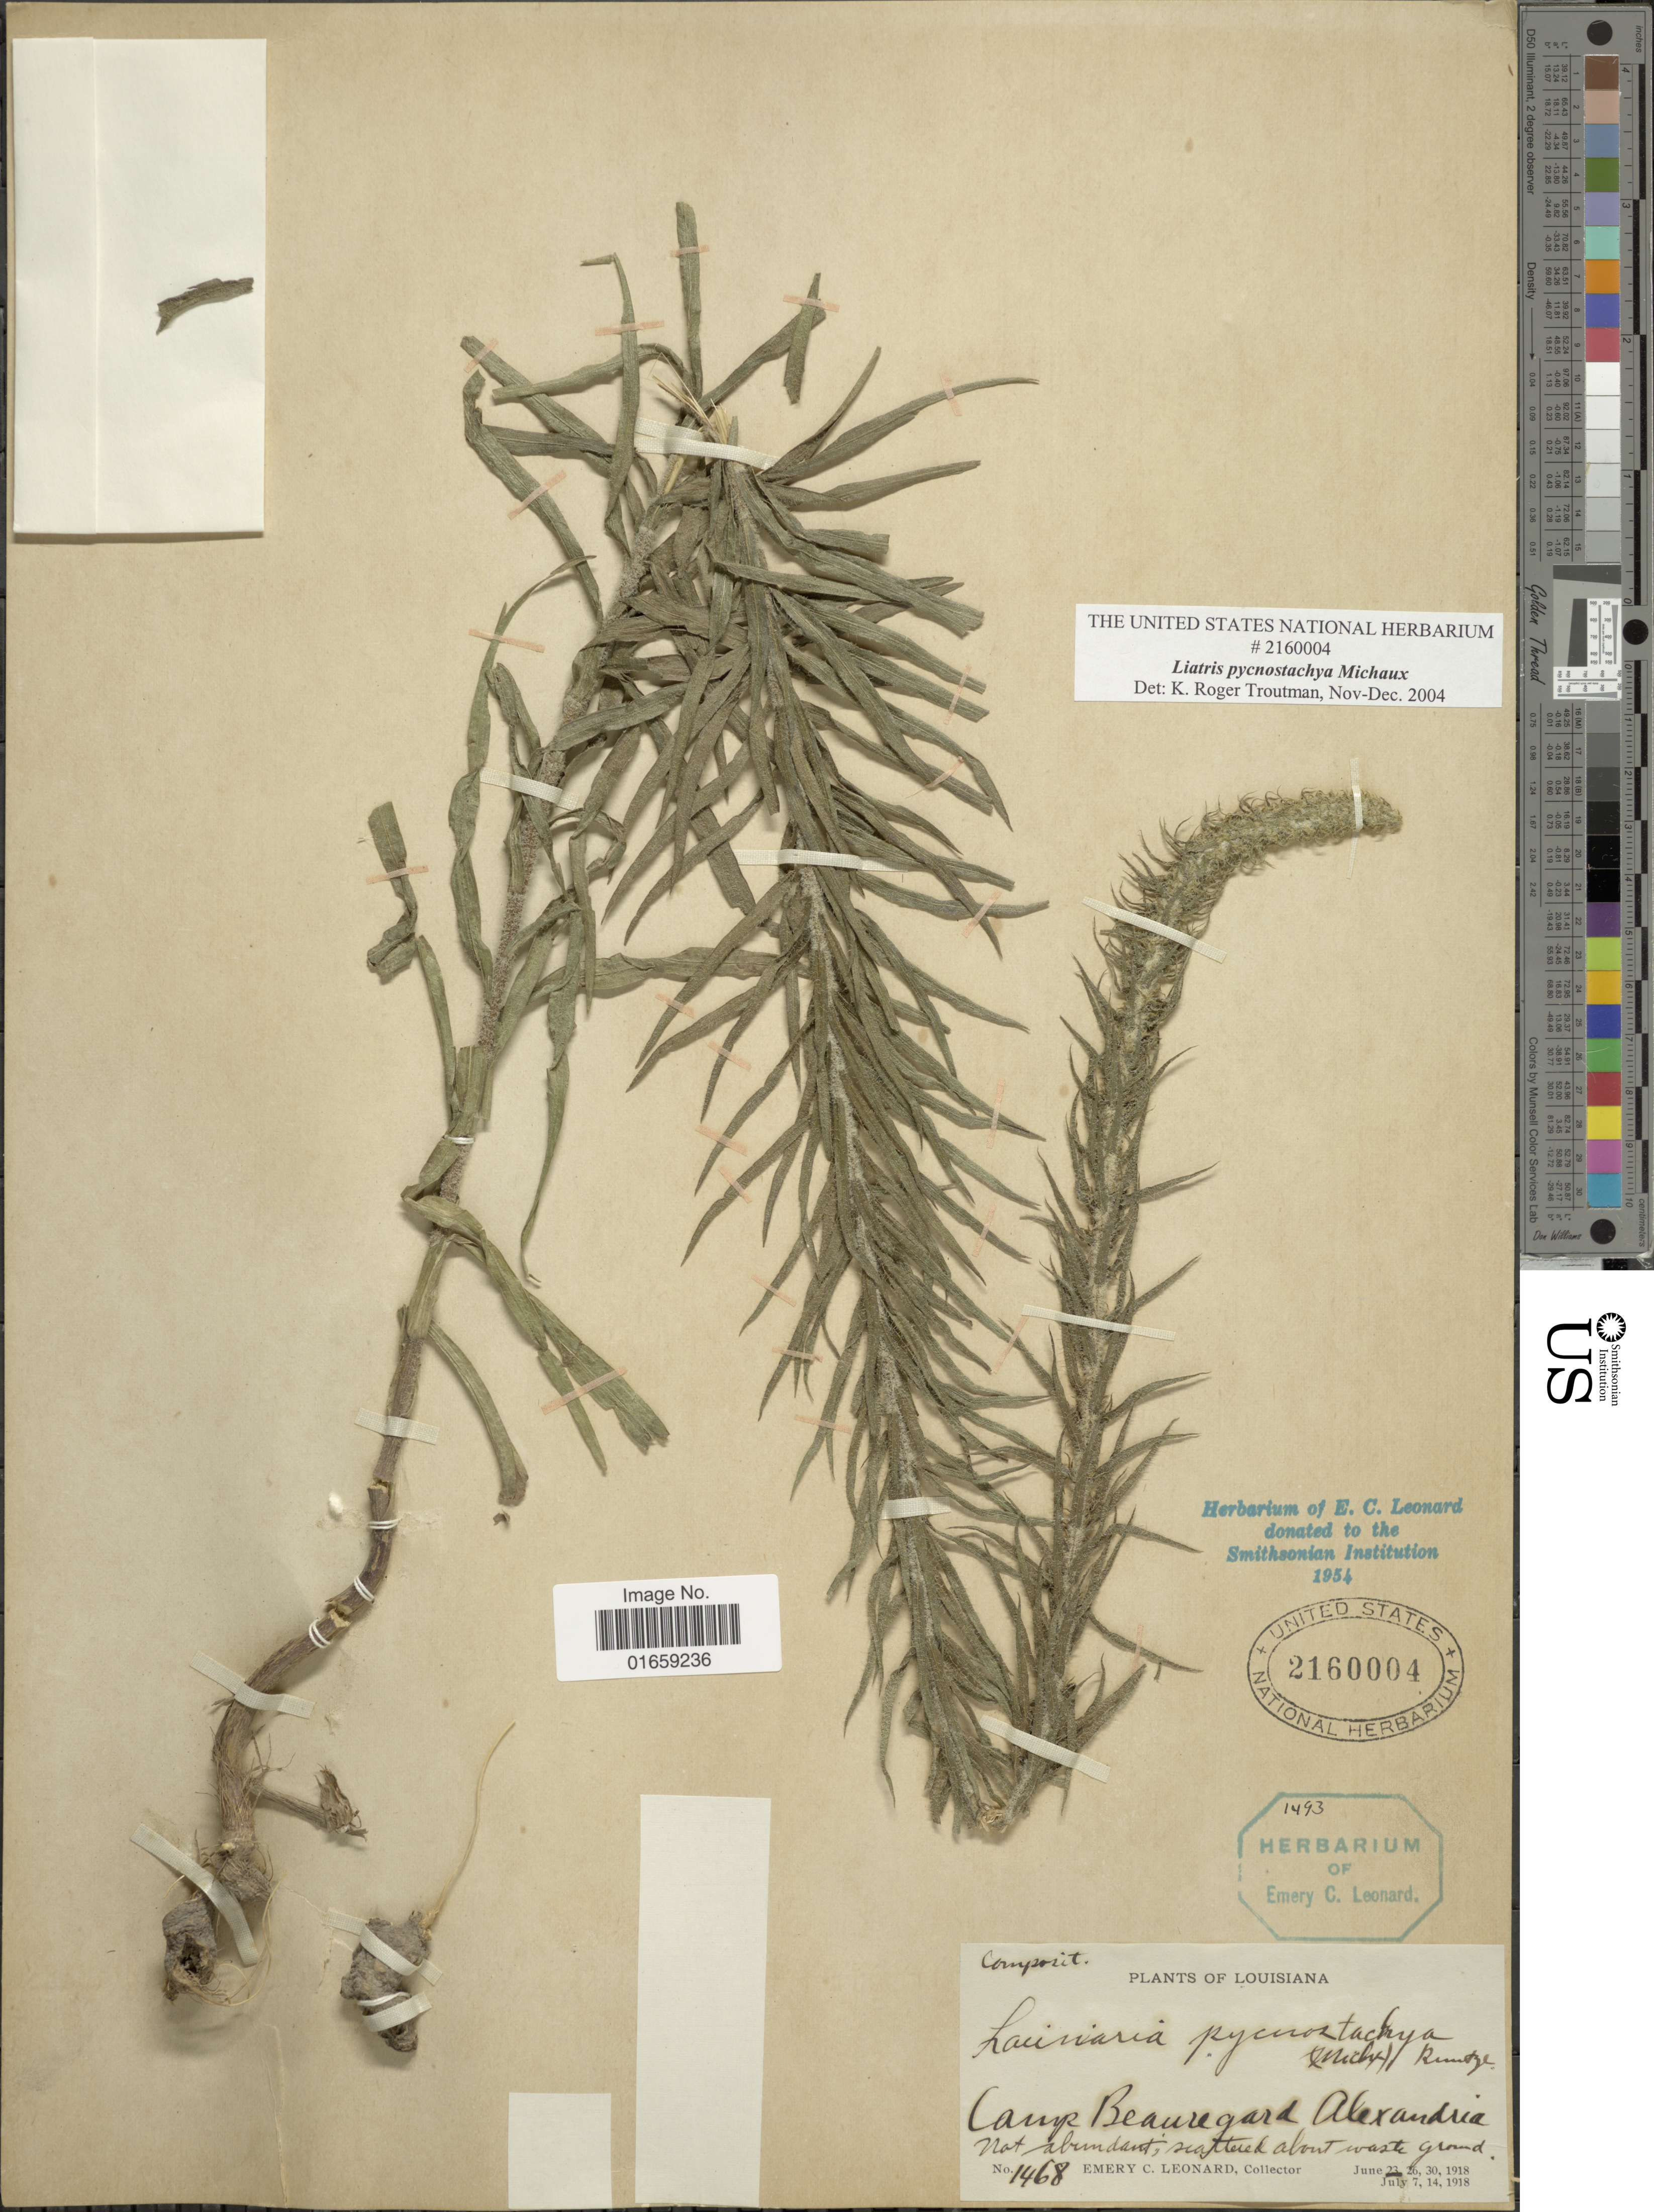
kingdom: Plantae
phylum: Tracheophyta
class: Magnoliopsida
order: Asterales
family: Asteraceae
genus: Liatris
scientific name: Liatris pycnostachya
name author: Michx.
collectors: E. C. Leonard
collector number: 1468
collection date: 1918-06-23/1918-07-14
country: United States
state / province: Louisiana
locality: Nat abundant, seatterek about waste ground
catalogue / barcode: US 2160004